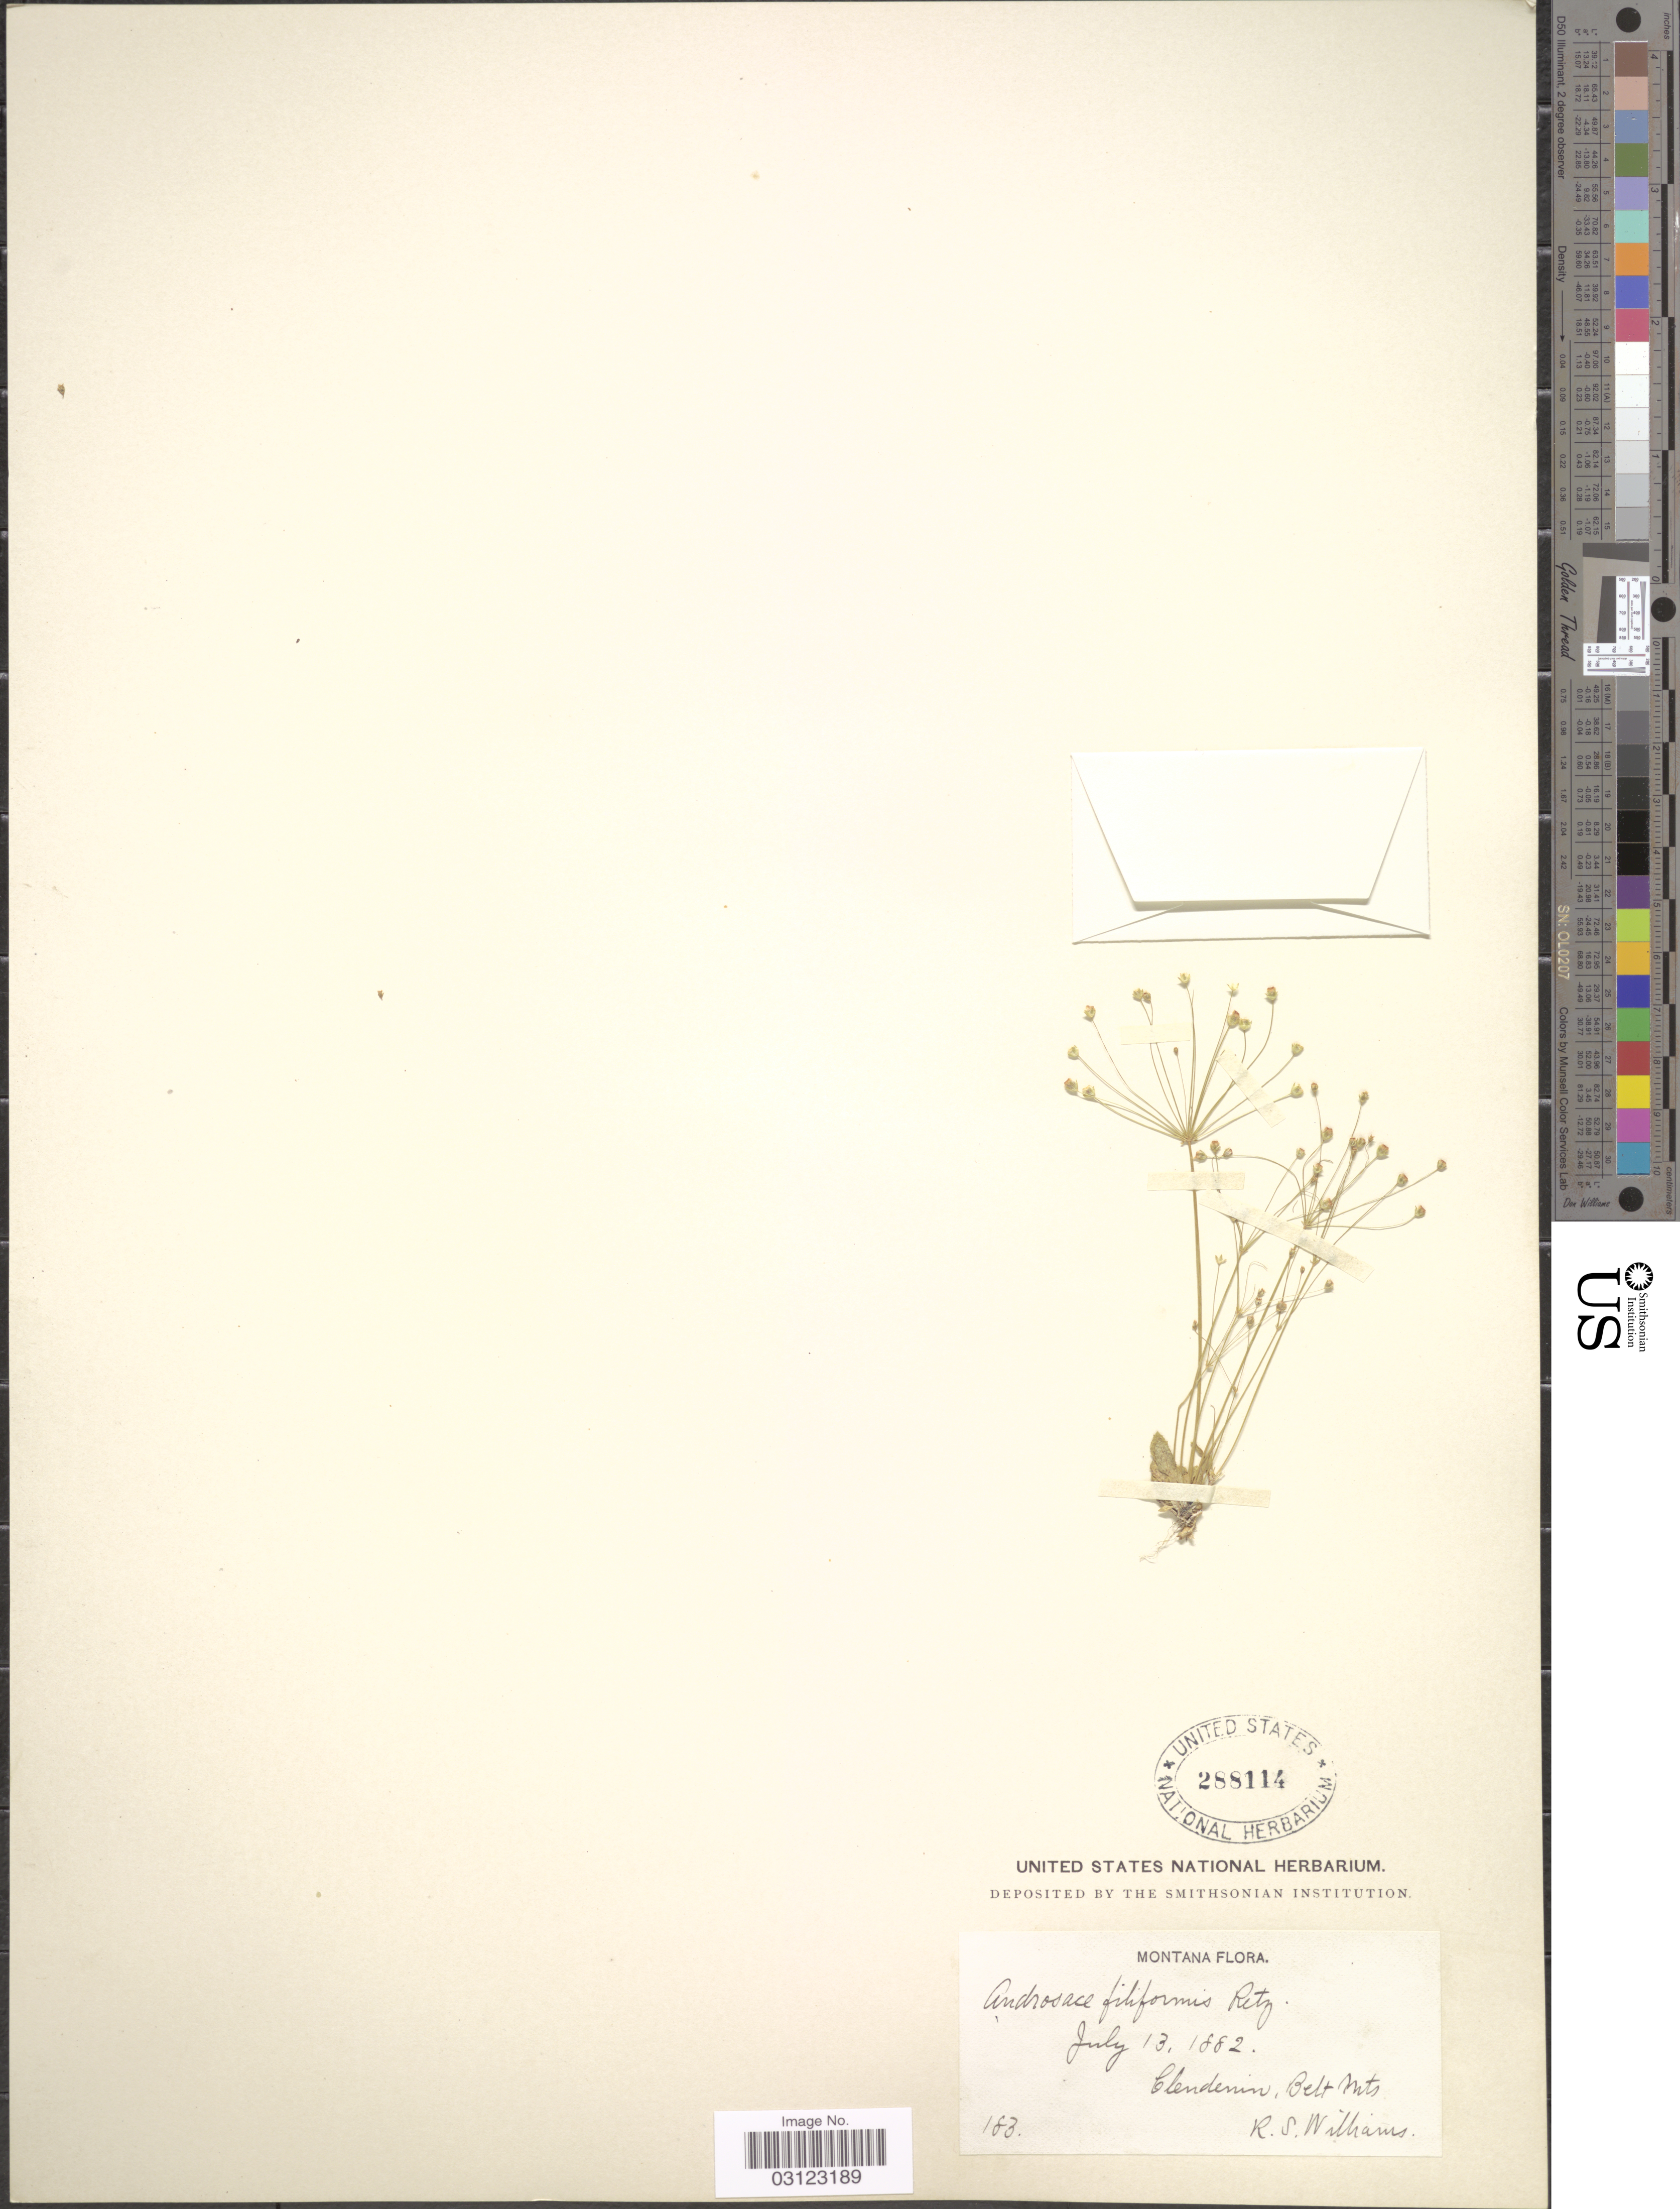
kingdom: Plantae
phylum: Tracheophyta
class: Magnoliopsida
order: Ericales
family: Primulaceae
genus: Androsace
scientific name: Androsace filiformis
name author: Retz.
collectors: R. S. Williams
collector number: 183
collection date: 1882-07-13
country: United States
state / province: Montana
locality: Clendenin, Belt Mts.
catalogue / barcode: US 288114